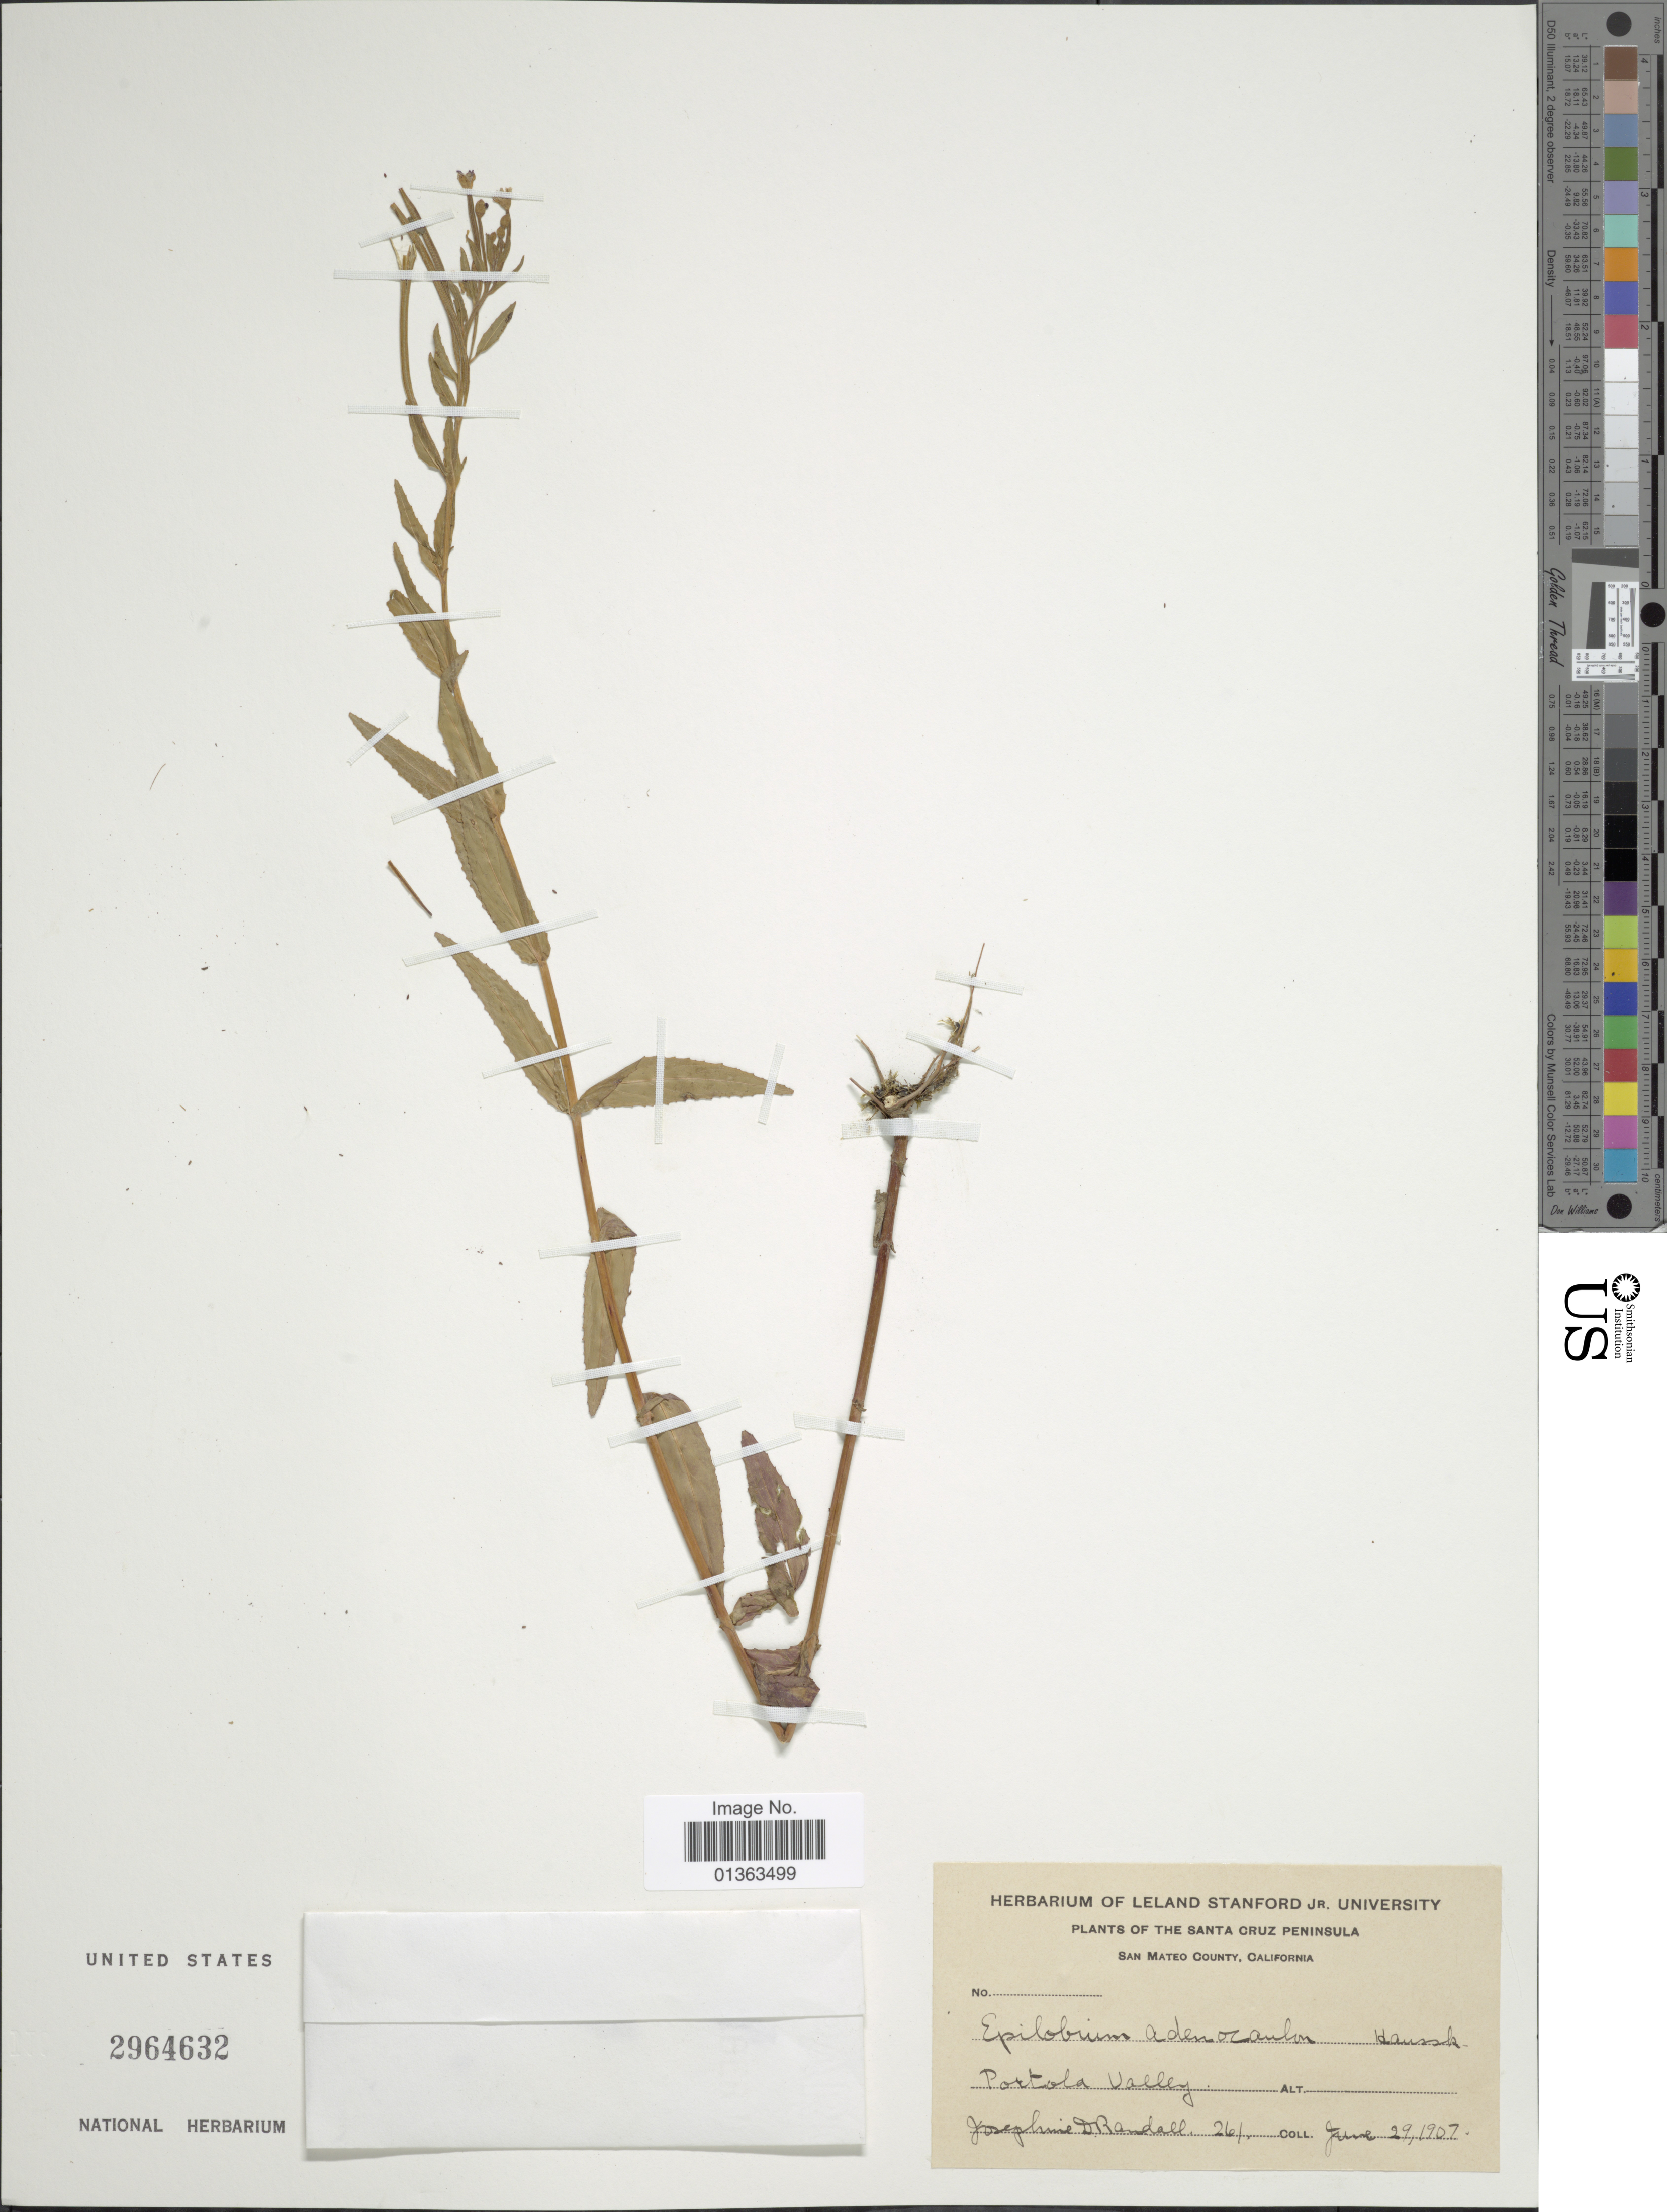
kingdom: Plantae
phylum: Tracheophyta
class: Magnoliopsida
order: Myrtales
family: Onagraceae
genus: Epilobium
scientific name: Epilobium ciliatum subsp. ciliatum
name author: Raf.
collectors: J. Randall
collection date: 1907-06-29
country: United States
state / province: California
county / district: San Mateo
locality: Santa Cruz Peninsula. San Mateo County. Portola Valley.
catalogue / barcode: US 2964632